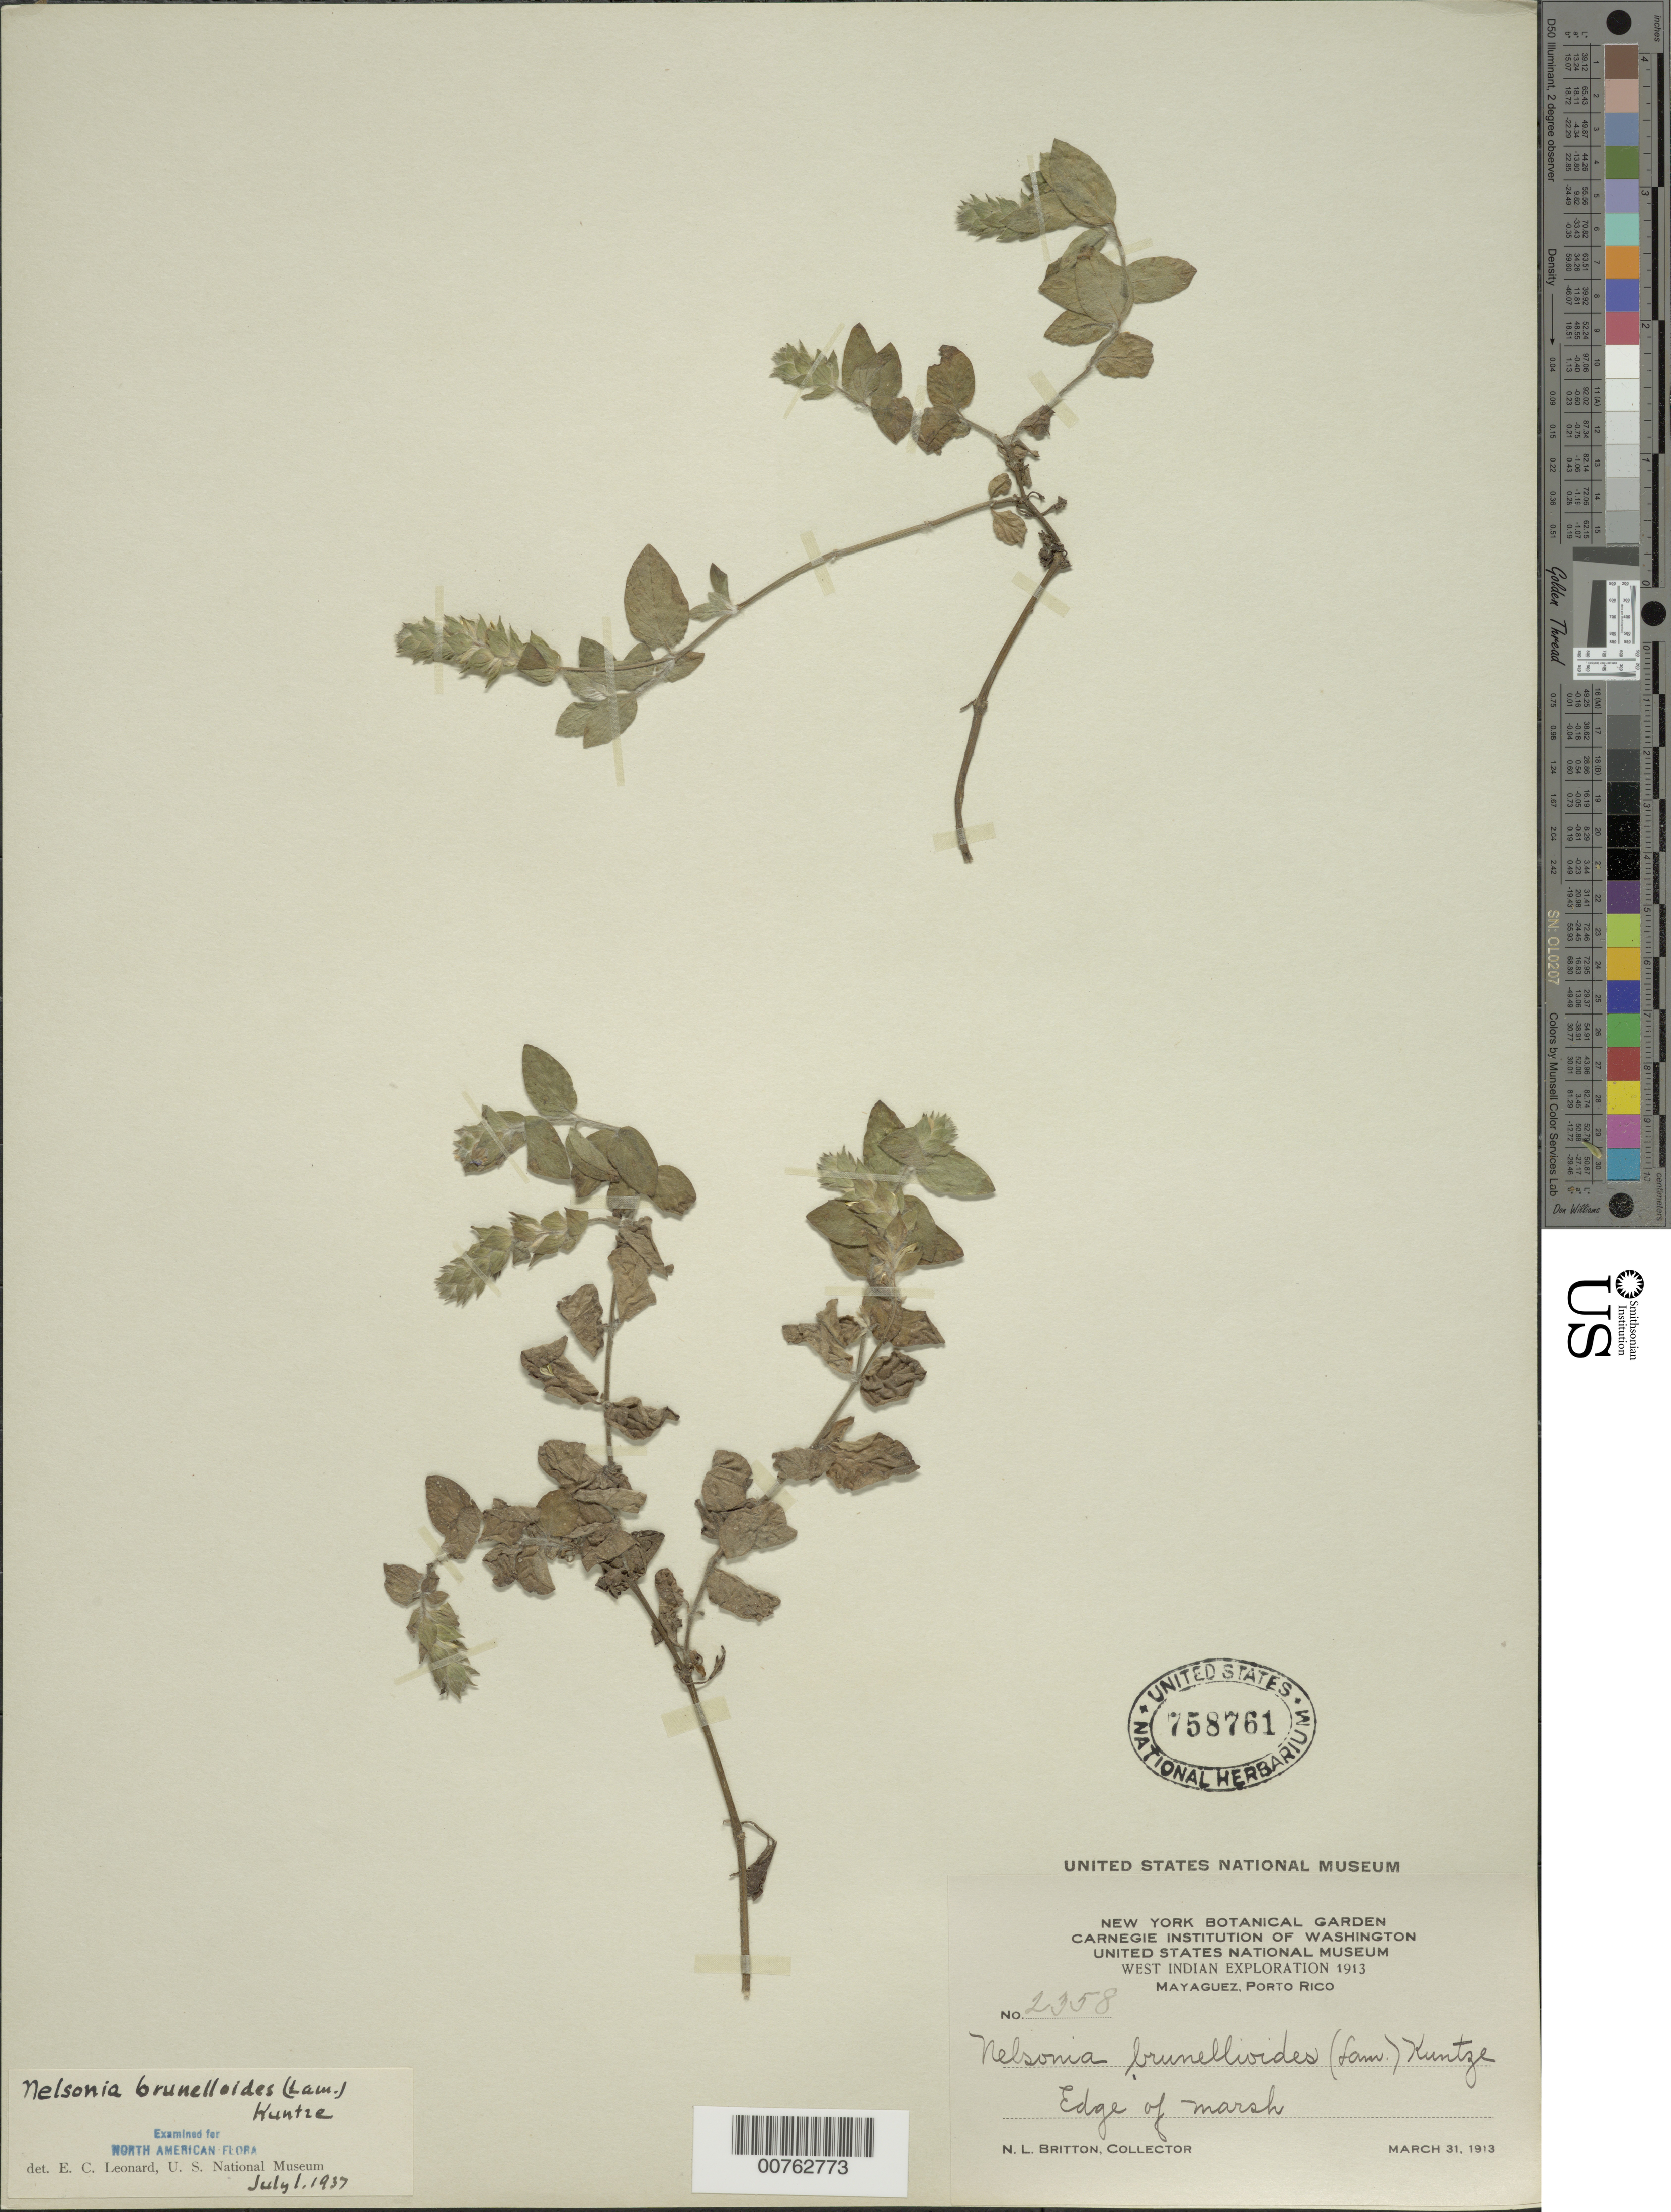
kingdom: Plantae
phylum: Tracheophyta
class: Magnoliopsida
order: Lamiales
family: Acanthaceae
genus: Nelsonia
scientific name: Nelsonia canescens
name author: (Lam.) Spreng.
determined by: Leonard, Emery C., (US)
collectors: N. Britton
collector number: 2358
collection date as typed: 31 Mar 1913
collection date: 1913-03-31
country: Puerto Rico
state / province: Mayagüez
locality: Mayaguez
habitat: Edge of marsh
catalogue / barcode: US 758761